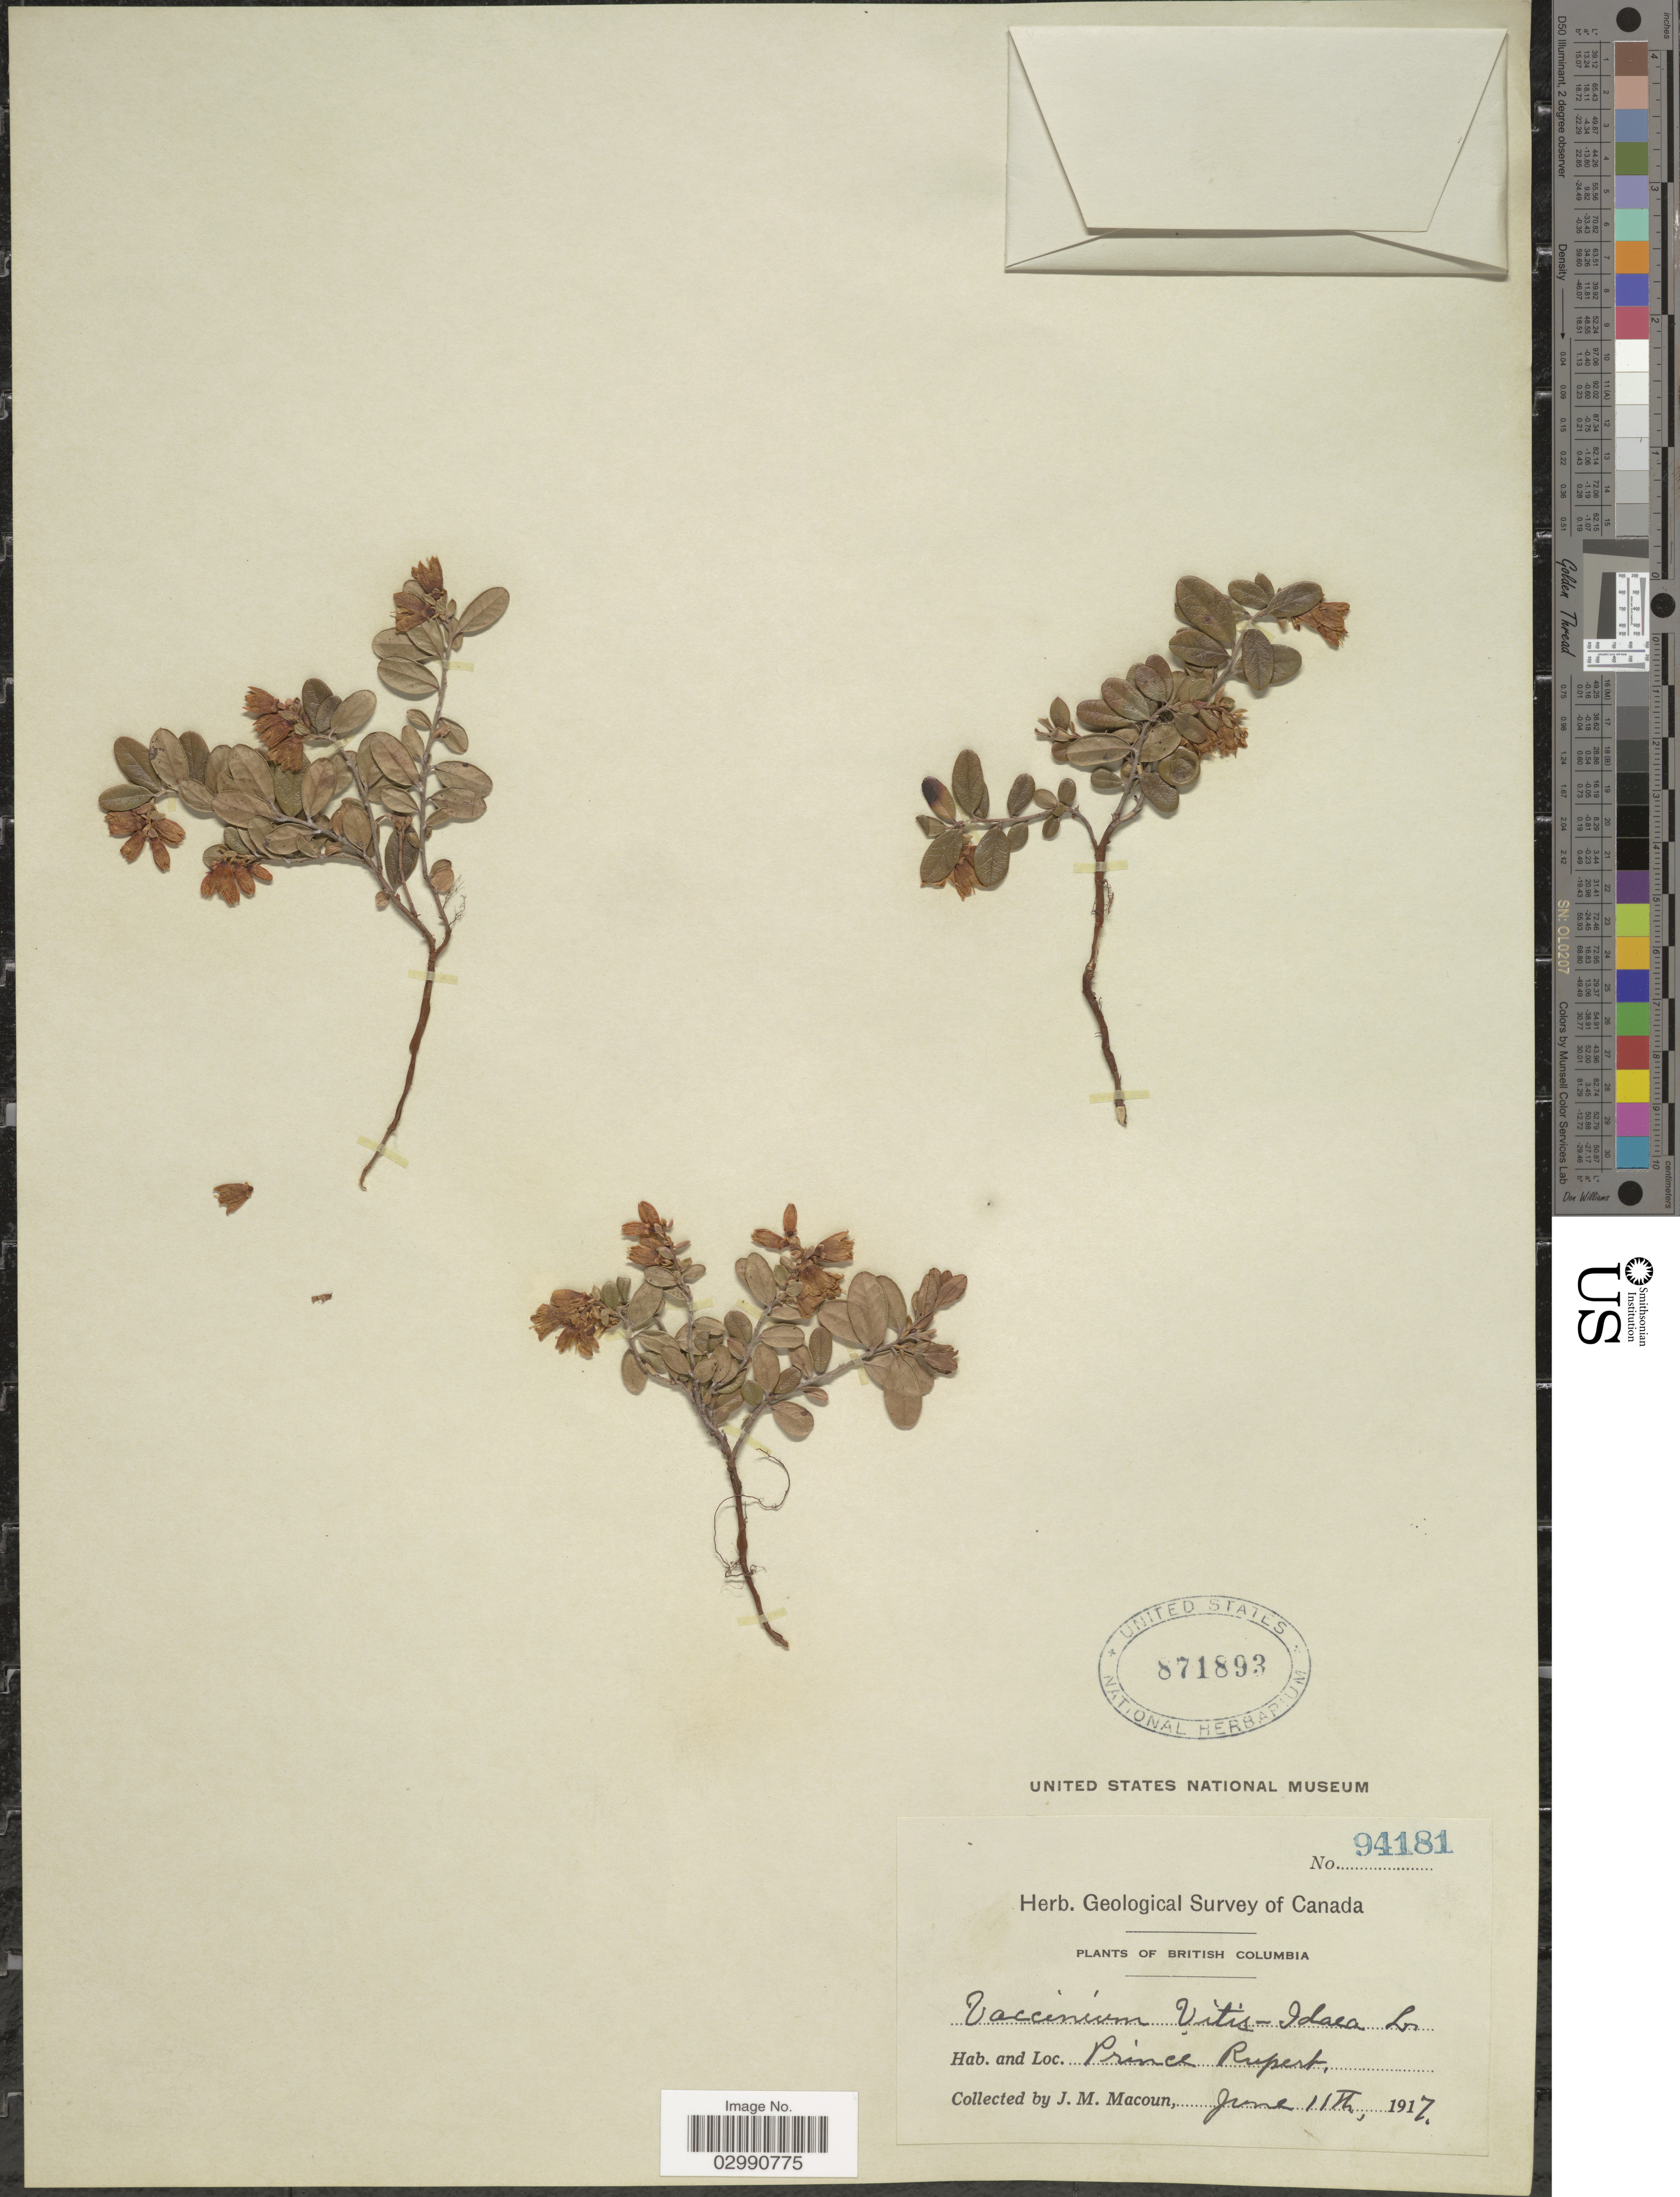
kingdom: Plantae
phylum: Tracheophyta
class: Magnoliopsida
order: Ericales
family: Ericaceae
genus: Vaccinium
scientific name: Vaccinium vitis-idaea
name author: L.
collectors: J. M. Macoun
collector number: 94181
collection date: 1917-06-11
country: Canada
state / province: British Columbia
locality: Prince Rupert.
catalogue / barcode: US 871893